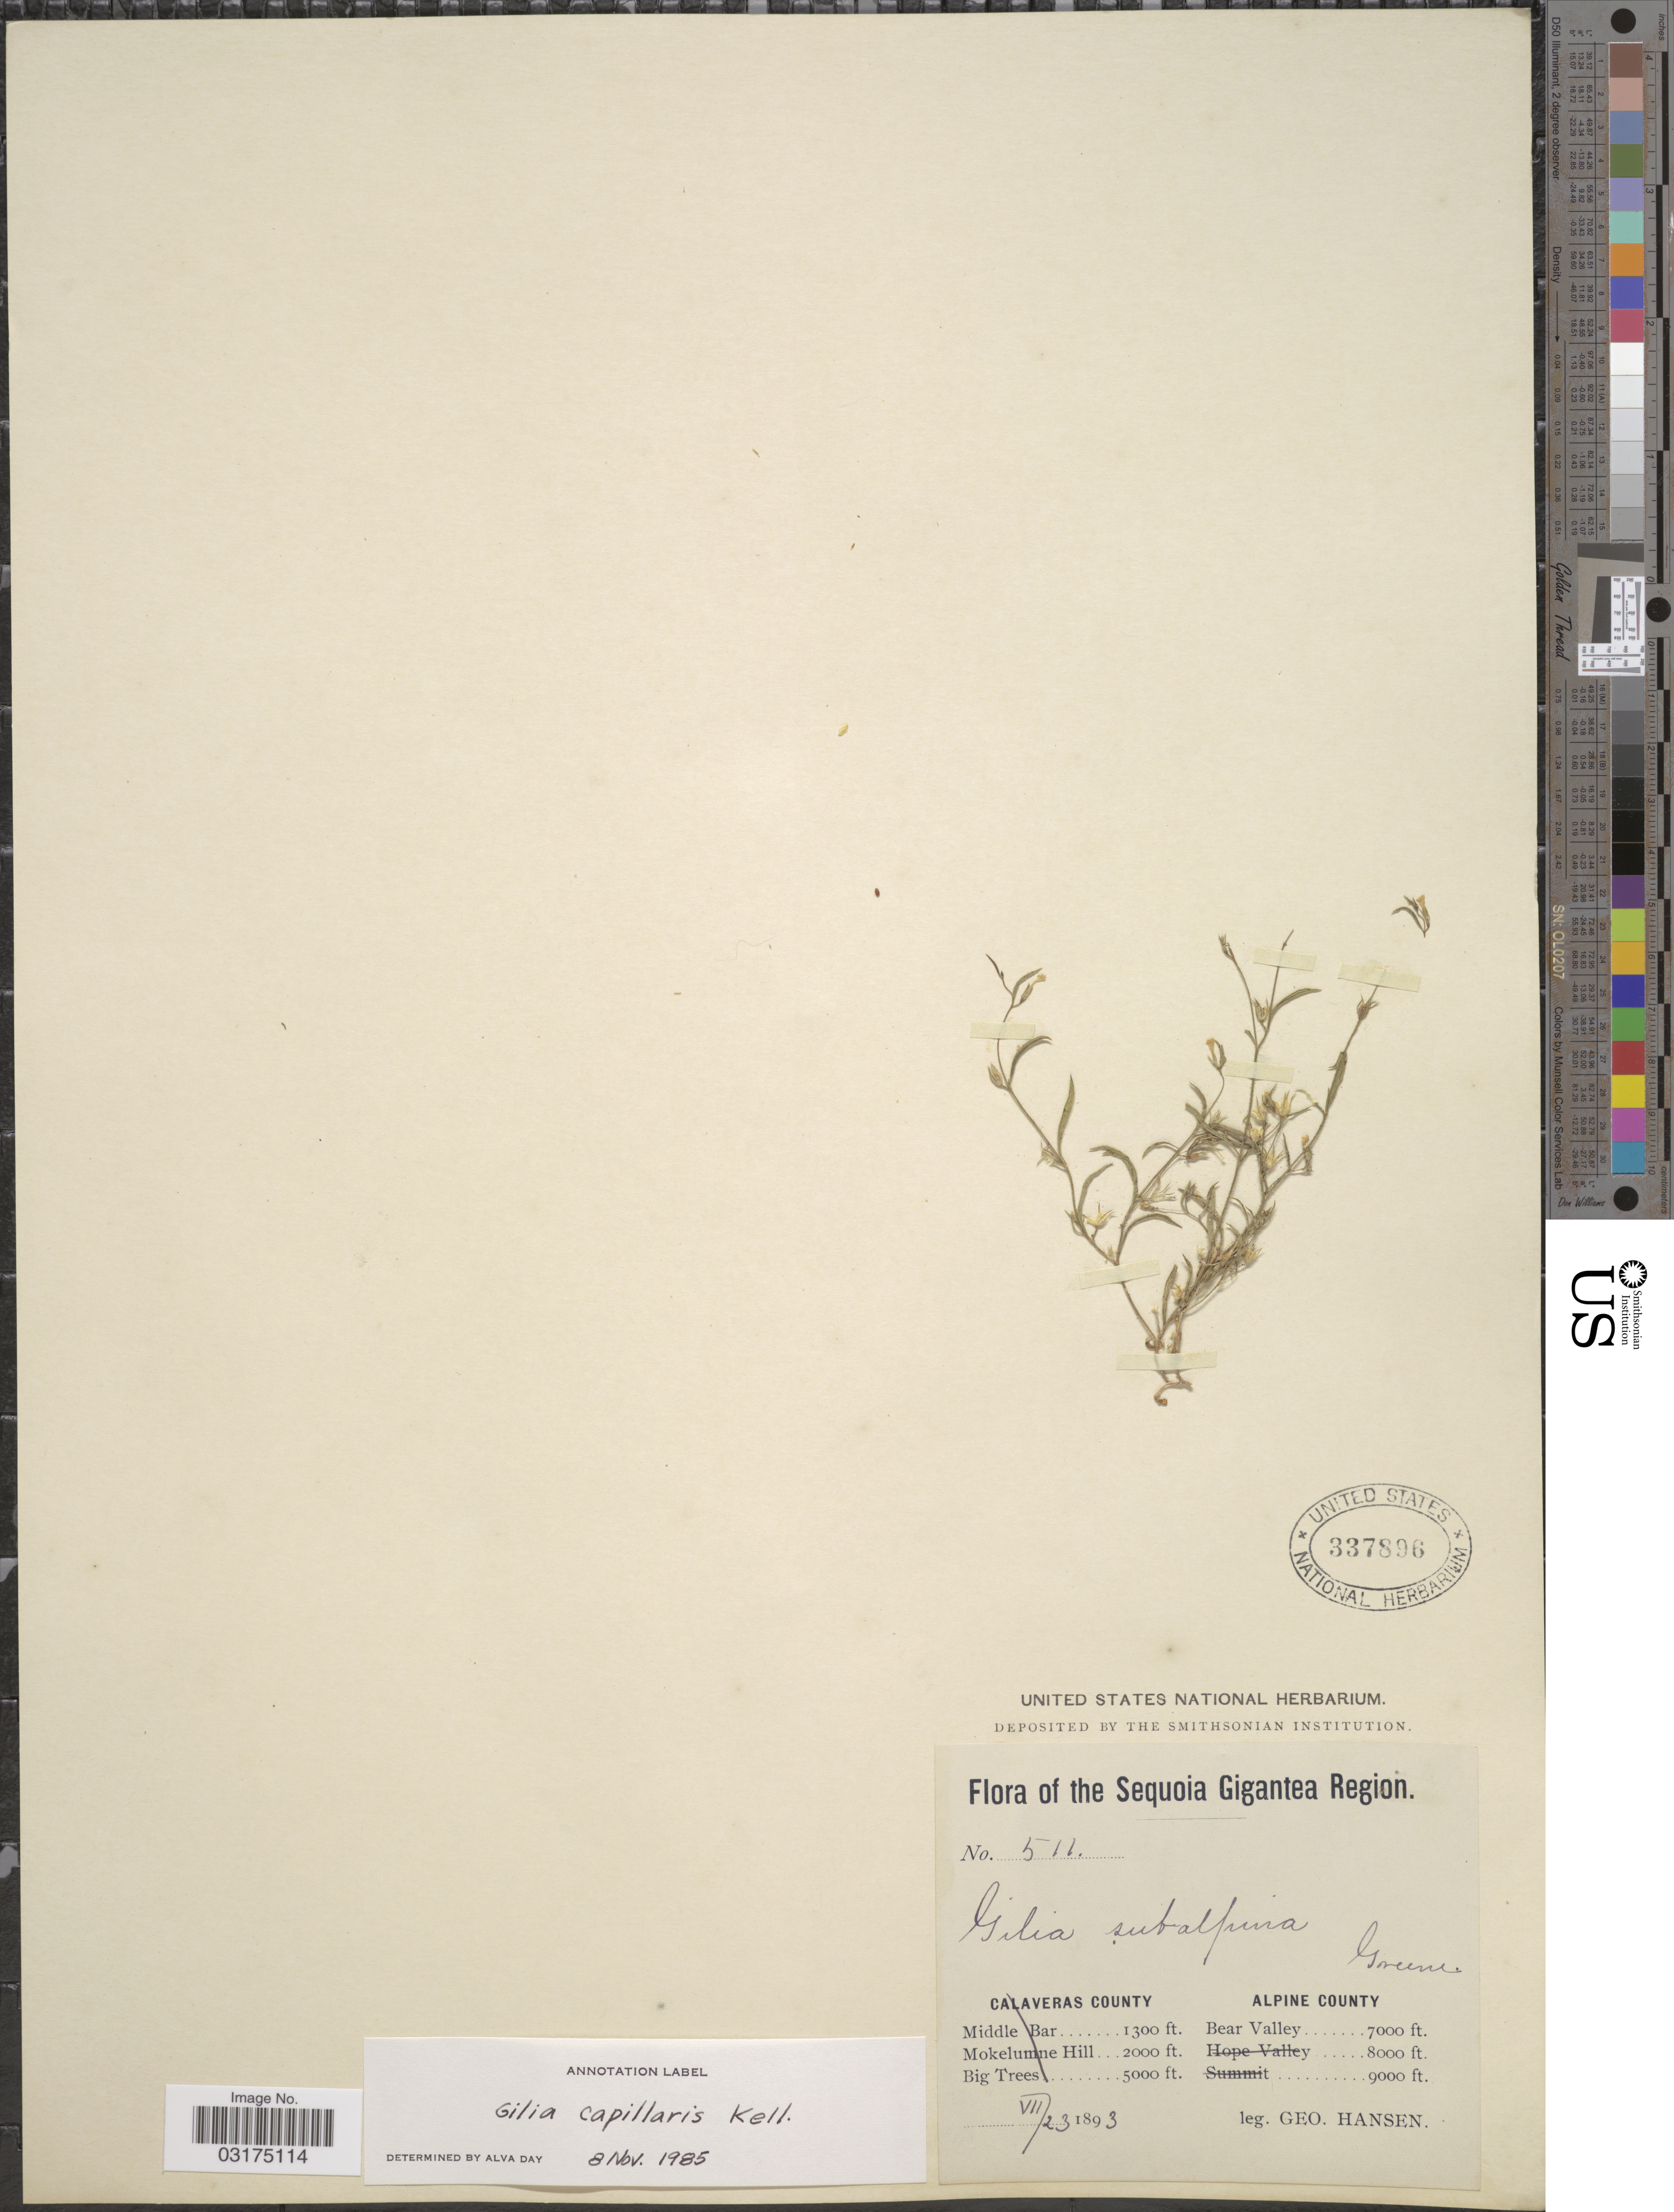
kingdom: Plantae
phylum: Tracheophyta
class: Magnoliopsida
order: Ericales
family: Polemoniaceae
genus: Navarretia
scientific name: Navarretia capillaris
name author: (Kellogg) Kuntze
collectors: G. Hansen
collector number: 511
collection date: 1893-07-23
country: United States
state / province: California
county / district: Alpine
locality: Sequoia Gigantea Region, Alpine County, Bear Valley.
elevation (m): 2134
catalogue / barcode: US 337896